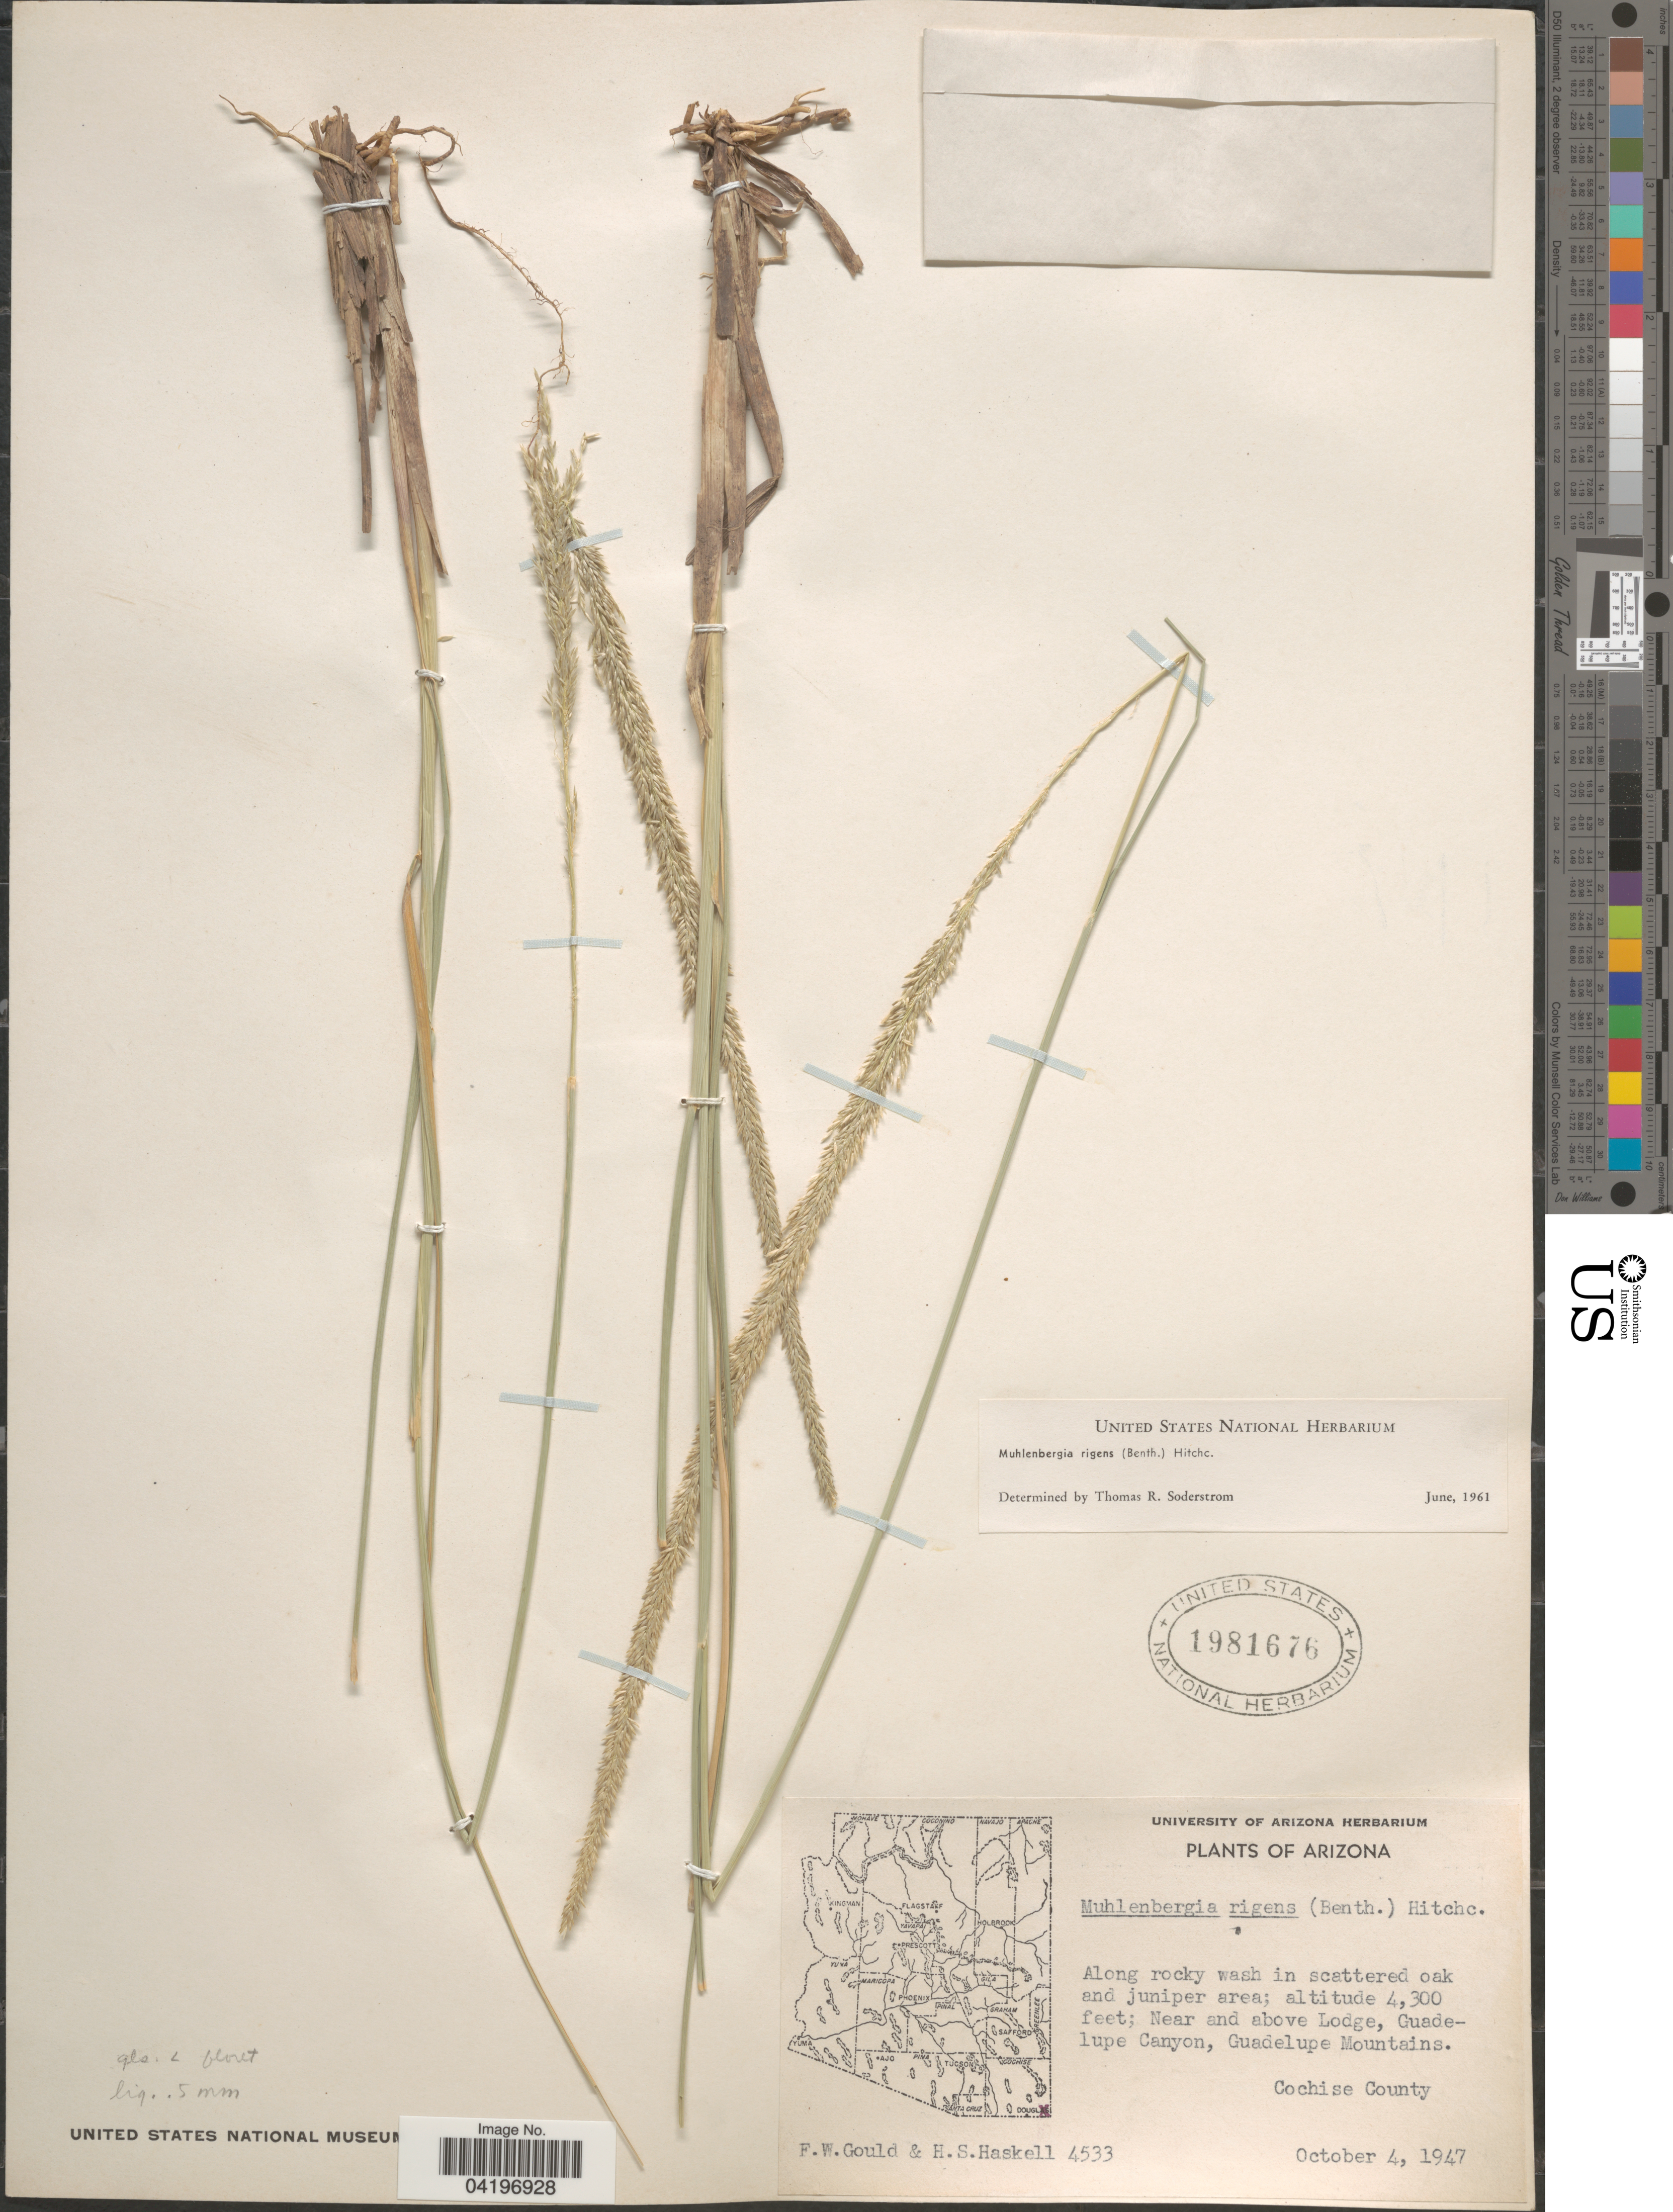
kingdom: Plantae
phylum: Tracheophyta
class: Liliopsida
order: Poales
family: Poaceae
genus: Muhlenbergia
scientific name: Muhlenbergia rigens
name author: (Benth.) Hitchc.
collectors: F. W. Gould & H. Haskell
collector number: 4533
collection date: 1947-10-04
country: United States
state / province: Arizona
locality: Near and above Lodge, Guadelupe Canyon, Guadelupe Mountains. Cochise County.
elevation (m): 1311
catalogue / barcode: US 1981676